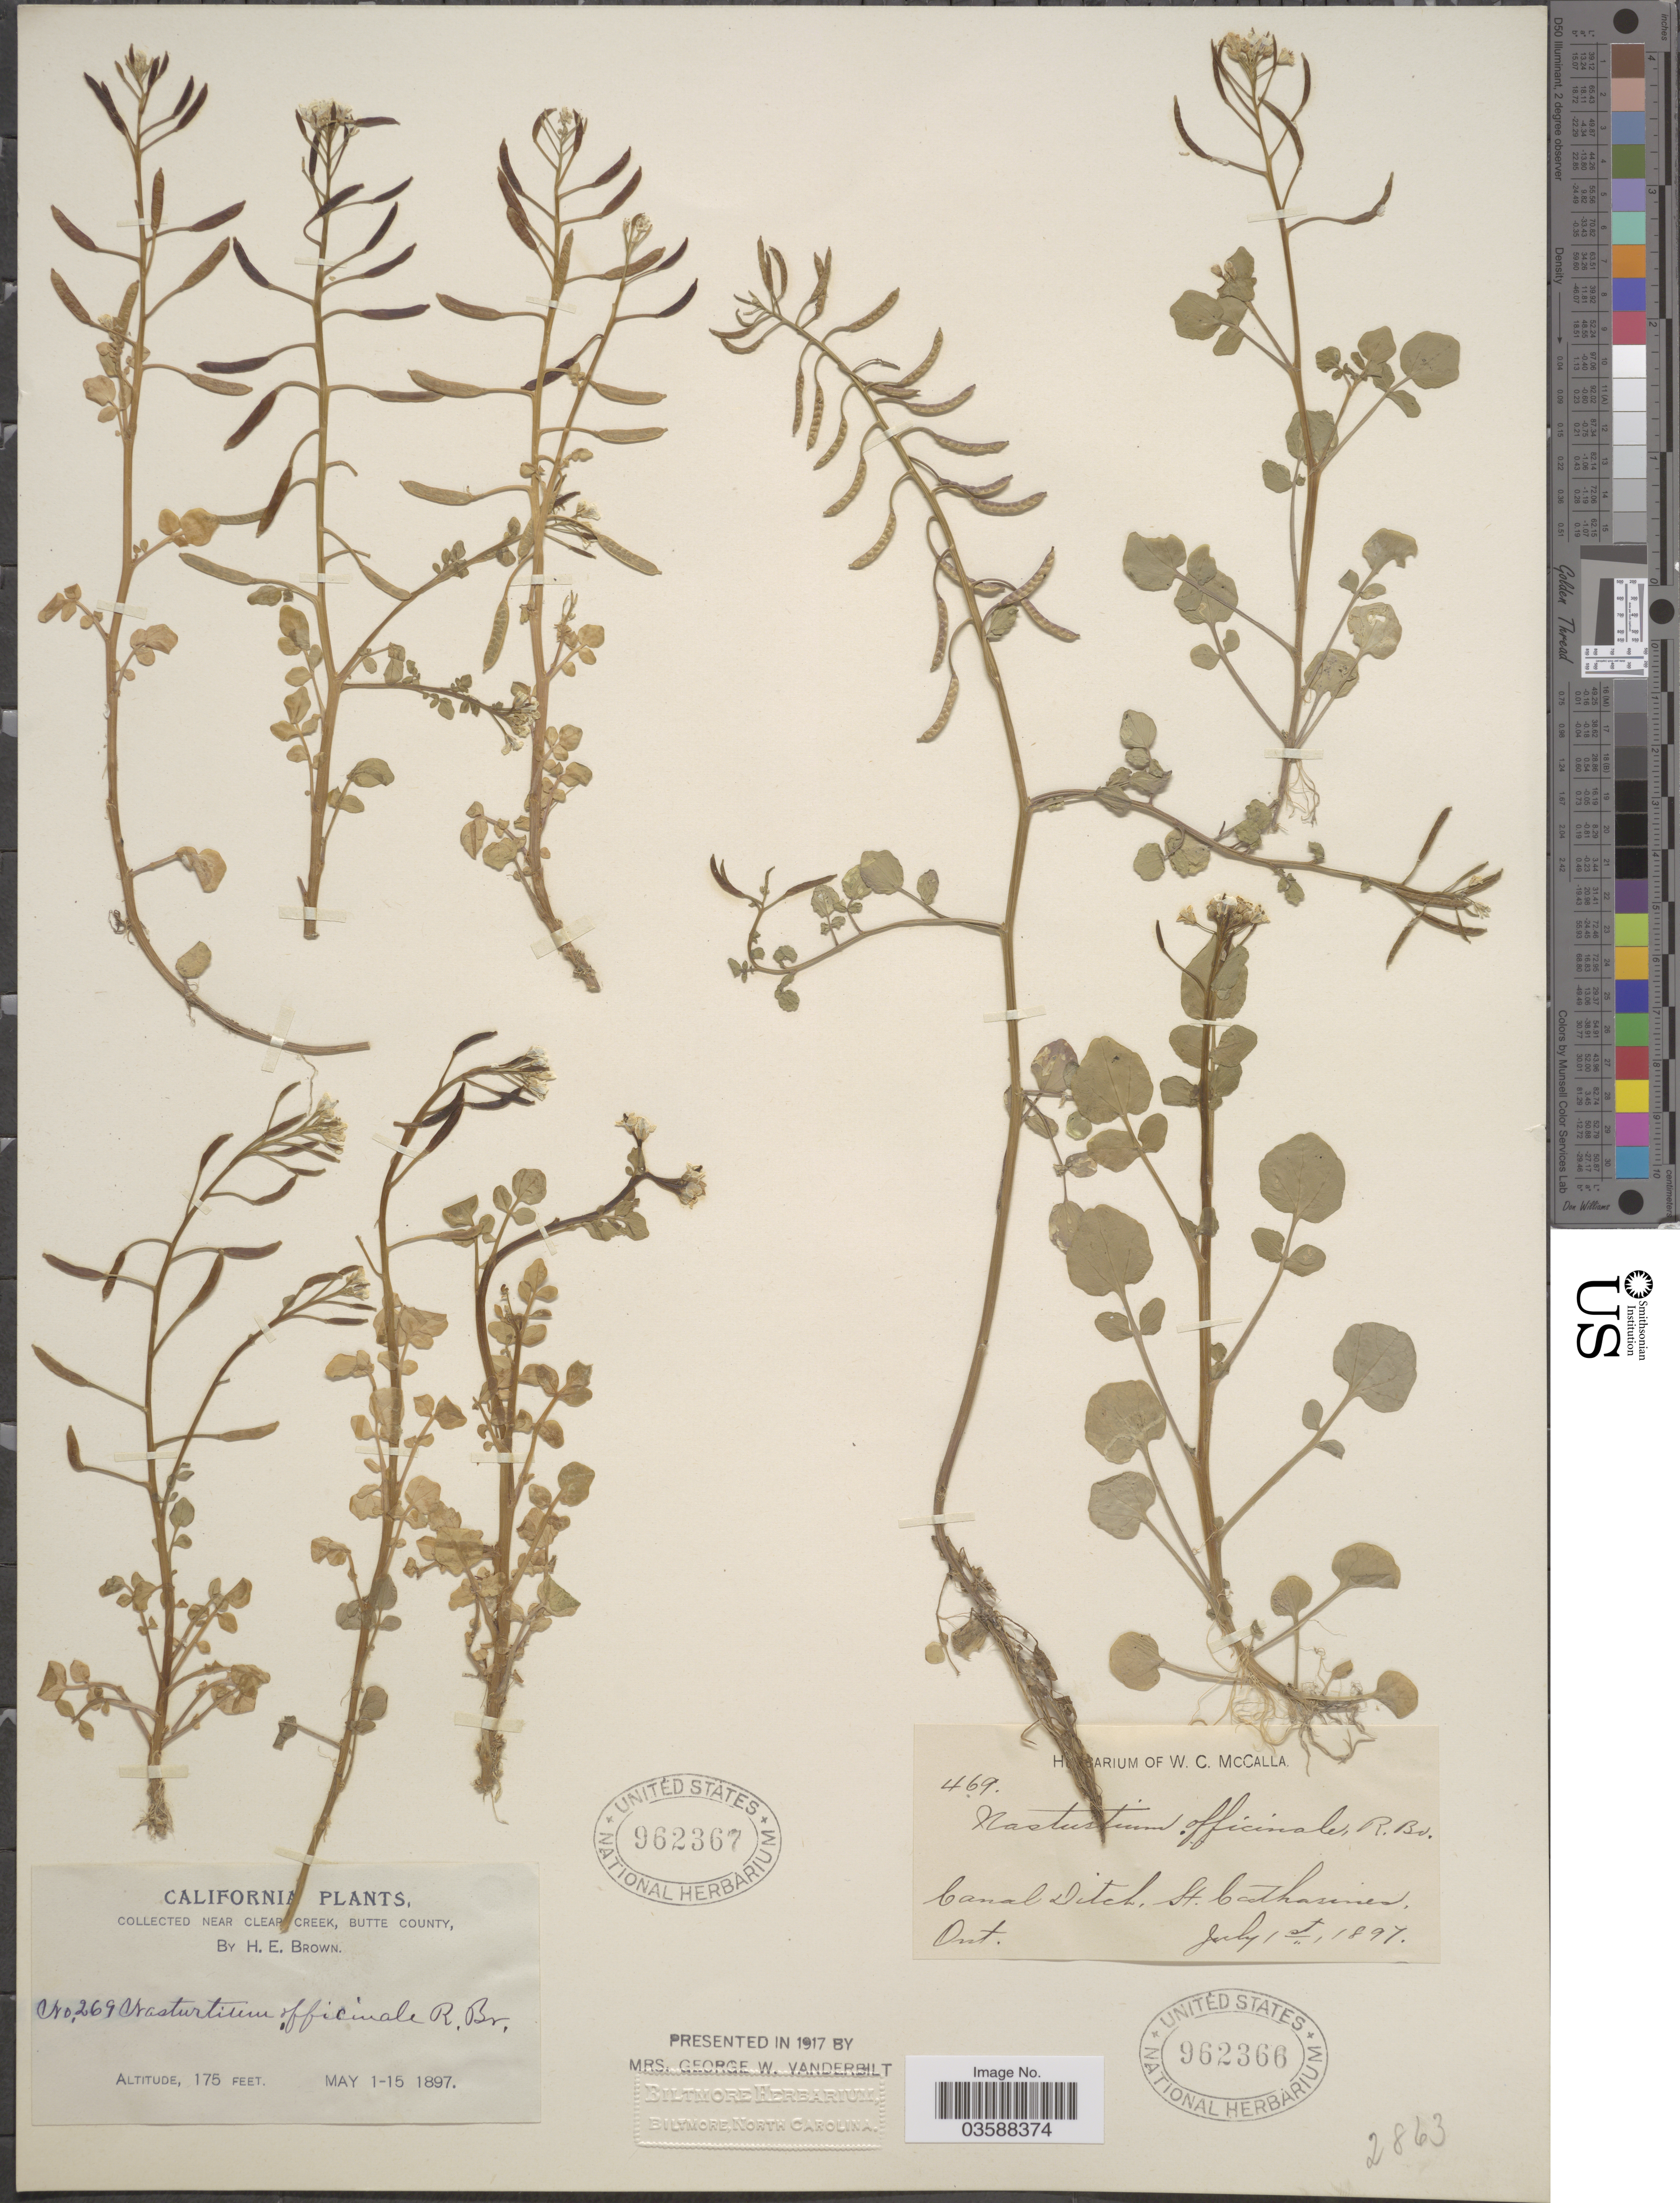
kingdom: Plantae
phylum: Tracheophyta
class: Magnoliopsida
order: Brassicales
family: Brassicaceae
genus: Nasturtium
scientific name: Nasturtium officinale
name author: R. Br.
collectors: ex herb. W. C. McCalla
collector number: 469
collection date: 1897-07-01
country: Canada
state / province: Ontario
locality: Canal Ditch, St.Catharines Ont.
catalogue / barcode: US 962366